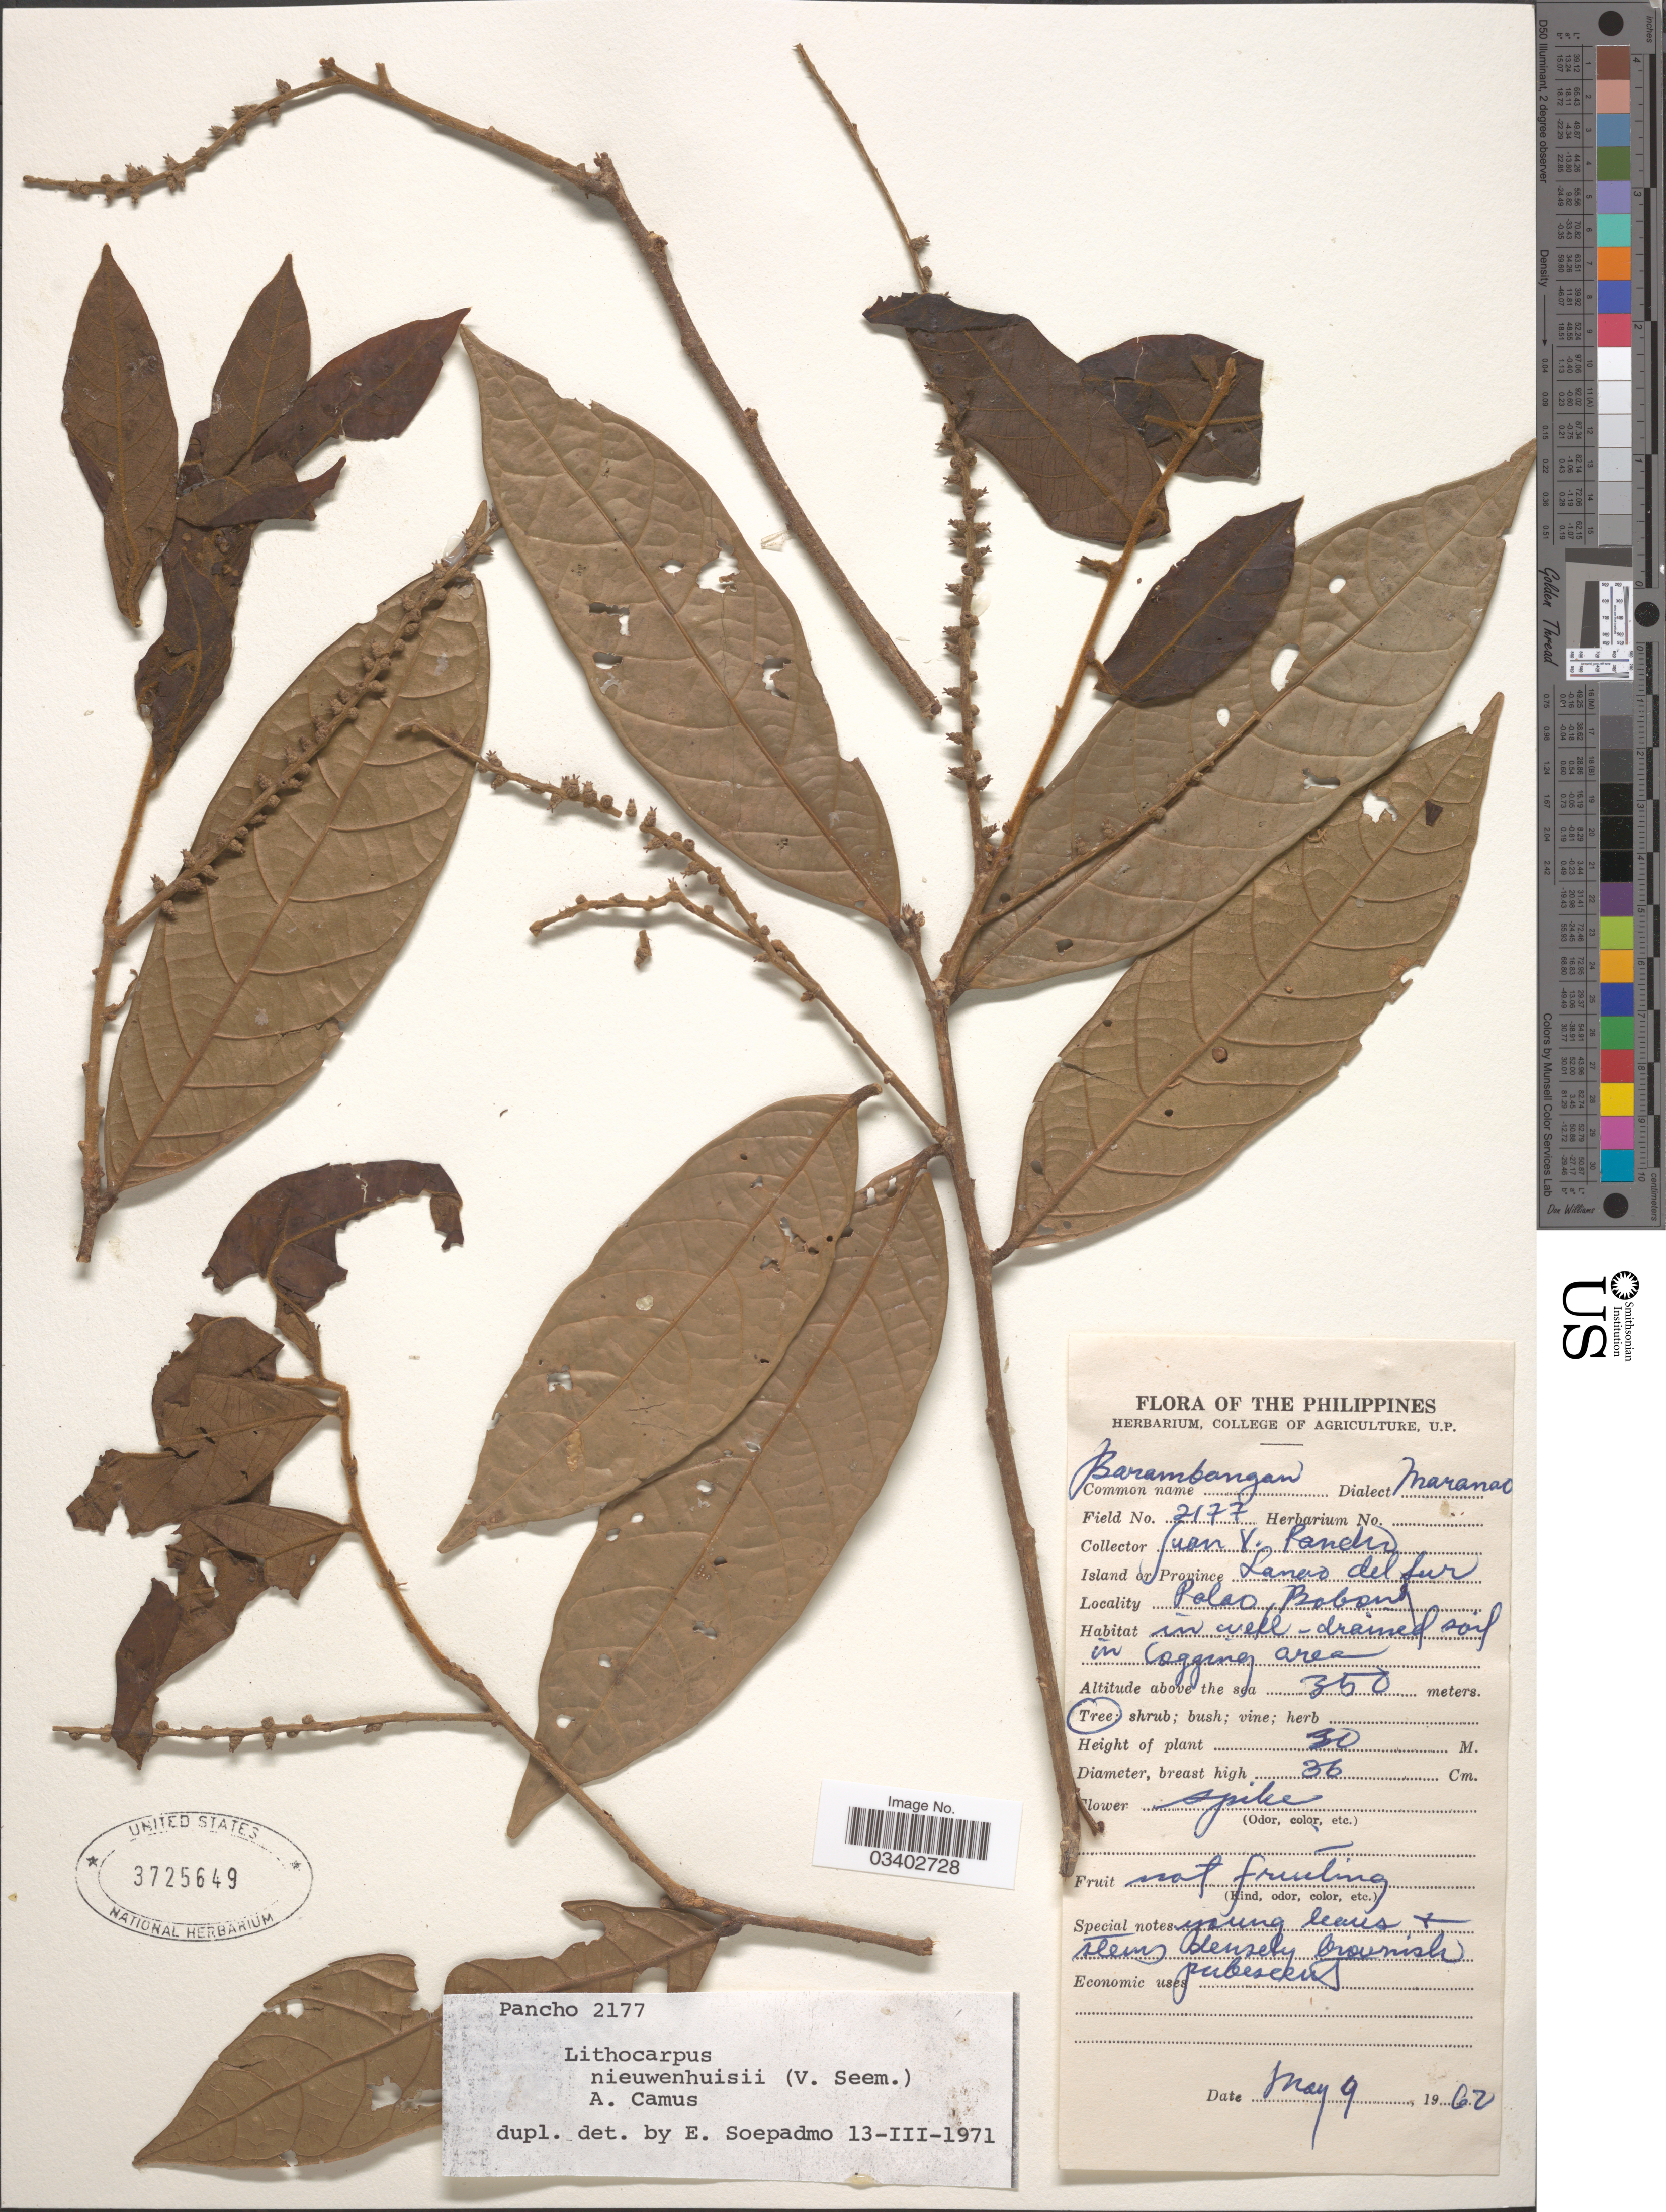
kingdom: Plantae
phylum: Tracheophyta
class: Magnoliopsida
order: Fagales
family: Fagaceae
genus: Lithocarpus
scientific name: Lithocarpus nieuwenhuisii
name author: (Seem.) A. Camus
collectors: J. Pancho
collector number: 2177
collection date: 1962-05-09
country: Philippines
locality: Island or Province Lanao del Sur. Palao, Bobong.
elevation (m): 350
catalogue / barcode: US 3725649